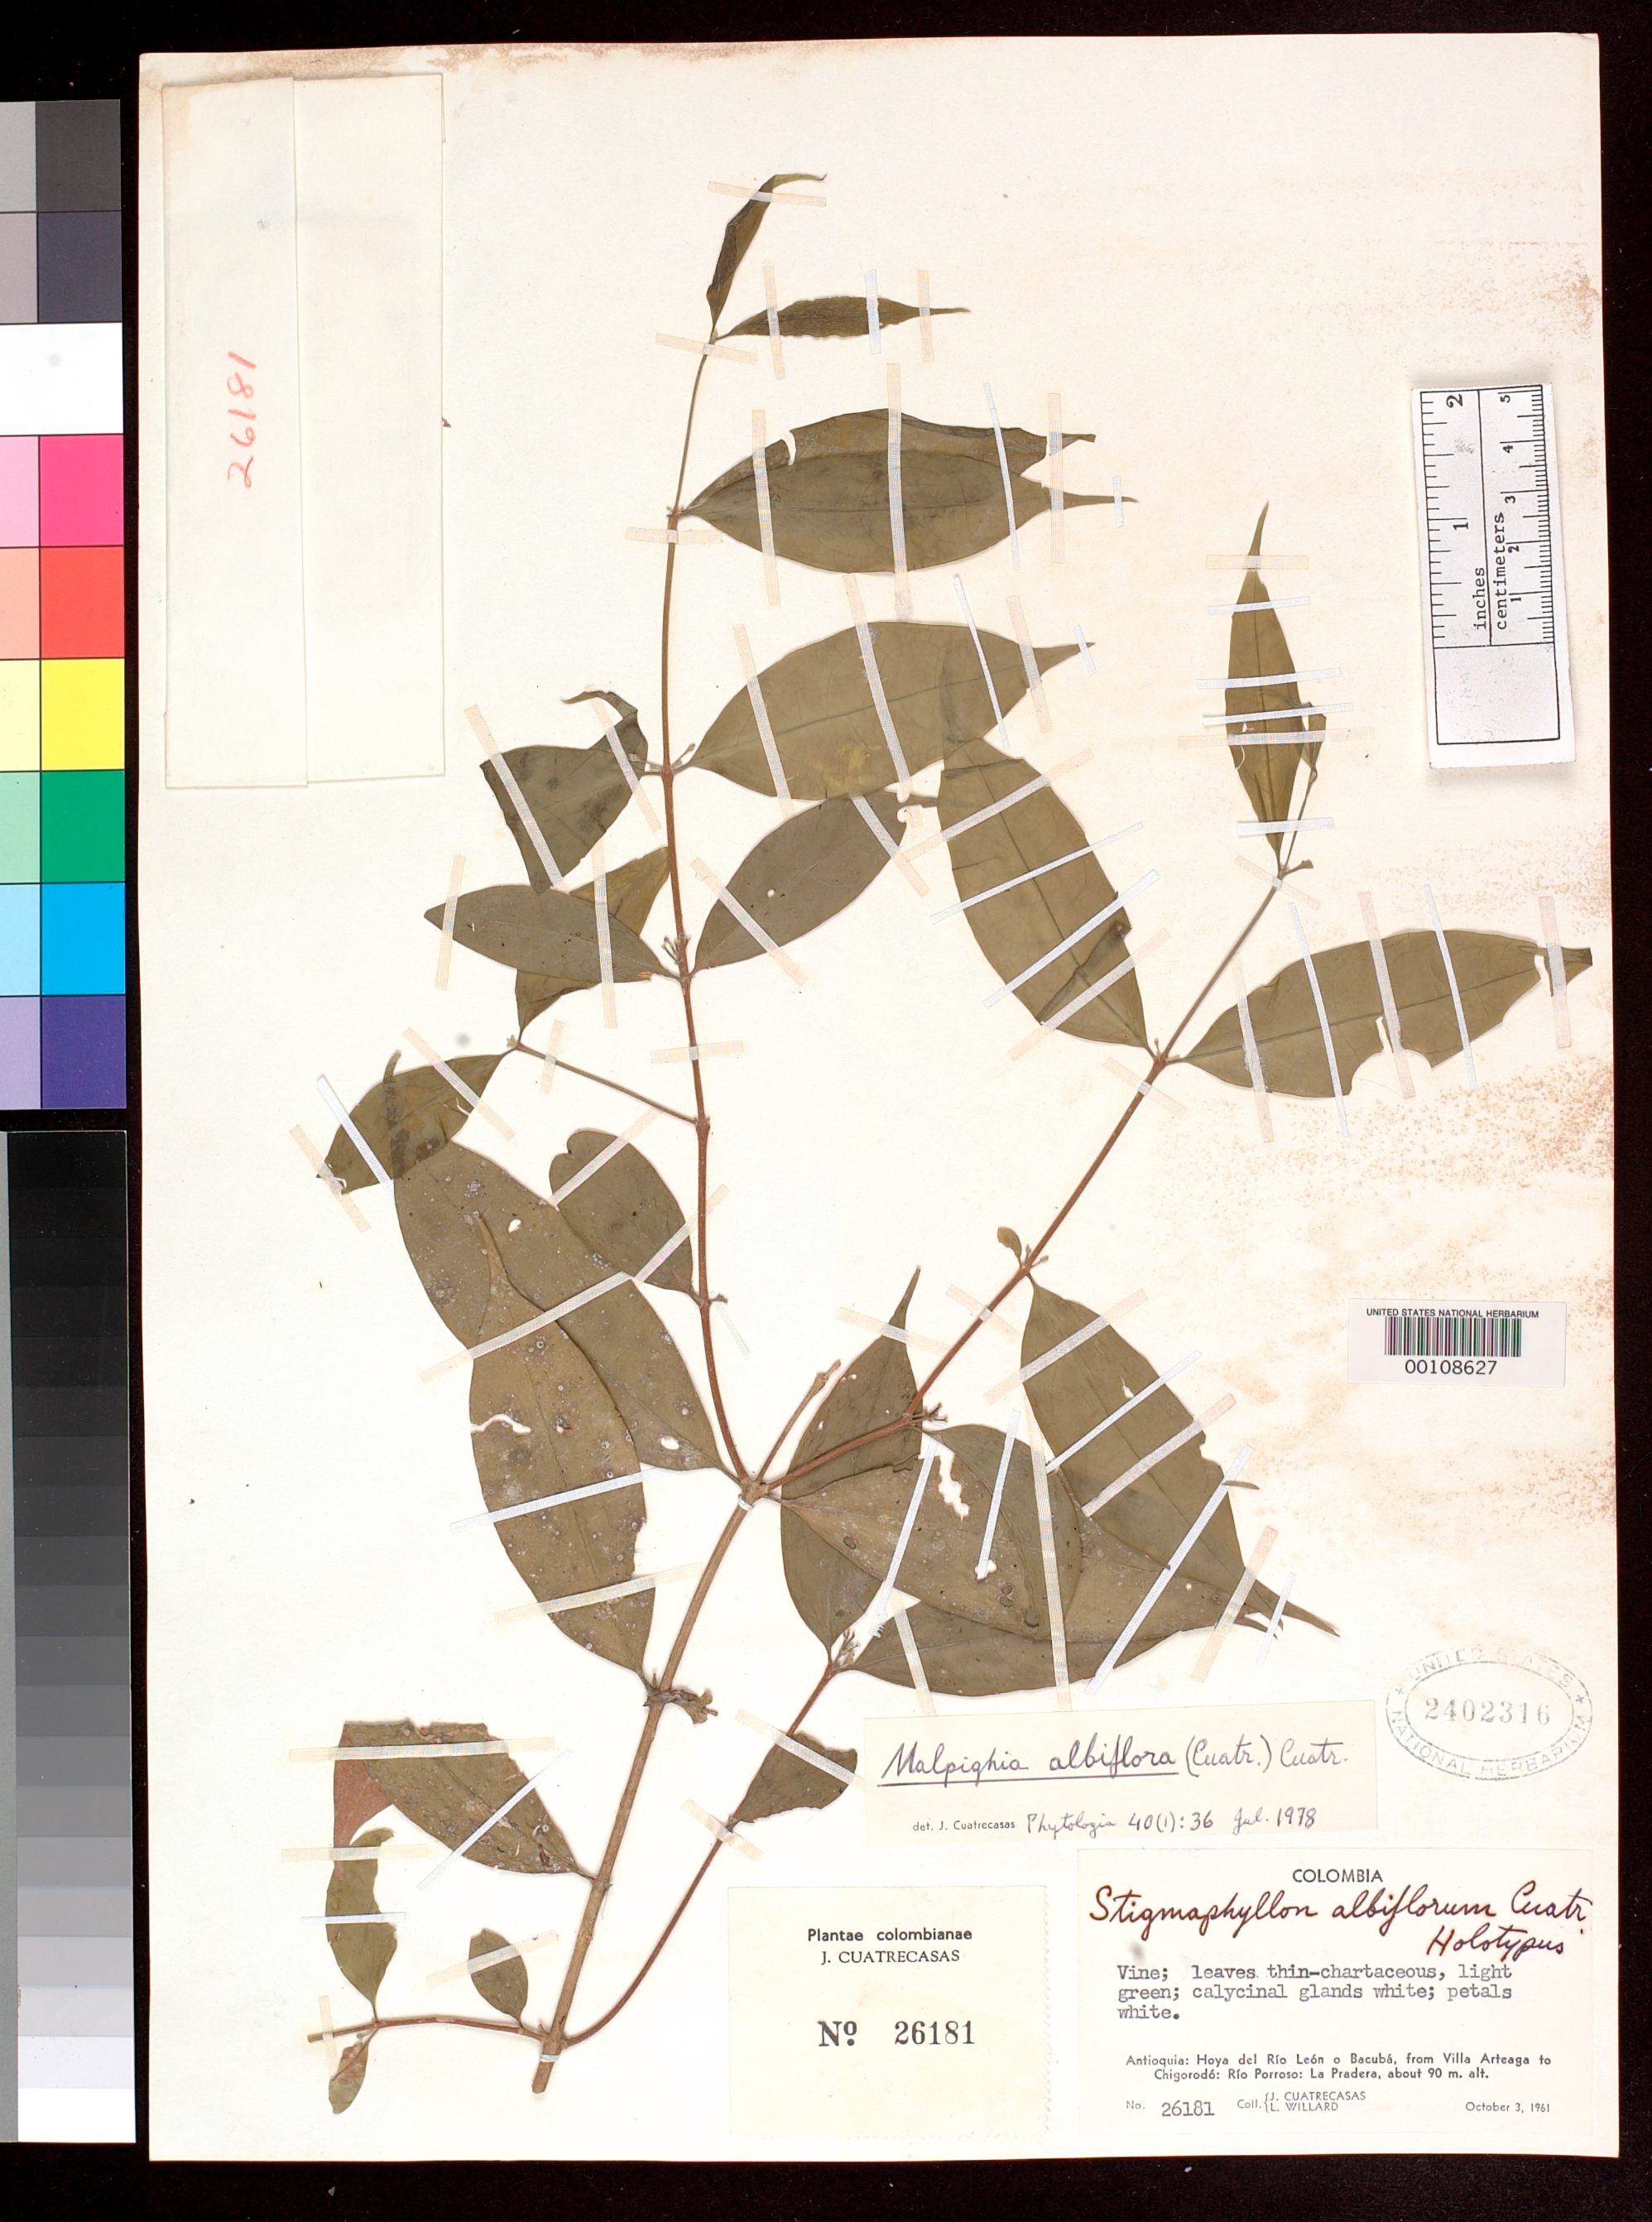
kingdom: Plantae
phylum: Tracheophyta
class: Magnoliopsida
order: Malpighiales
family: Malpighiaceae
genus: Stigmaphyllon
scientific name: Stigmaphyllon albiflorum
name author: Cuatrec.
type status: Holotype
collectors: J. Cuatrecasas & L. Willard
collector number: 26181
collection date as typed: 03 Oct 1961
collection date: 1961-10-03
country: Colombia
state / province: Antioquia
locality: Hoya del Rio Leon.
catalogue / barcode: US 2402316